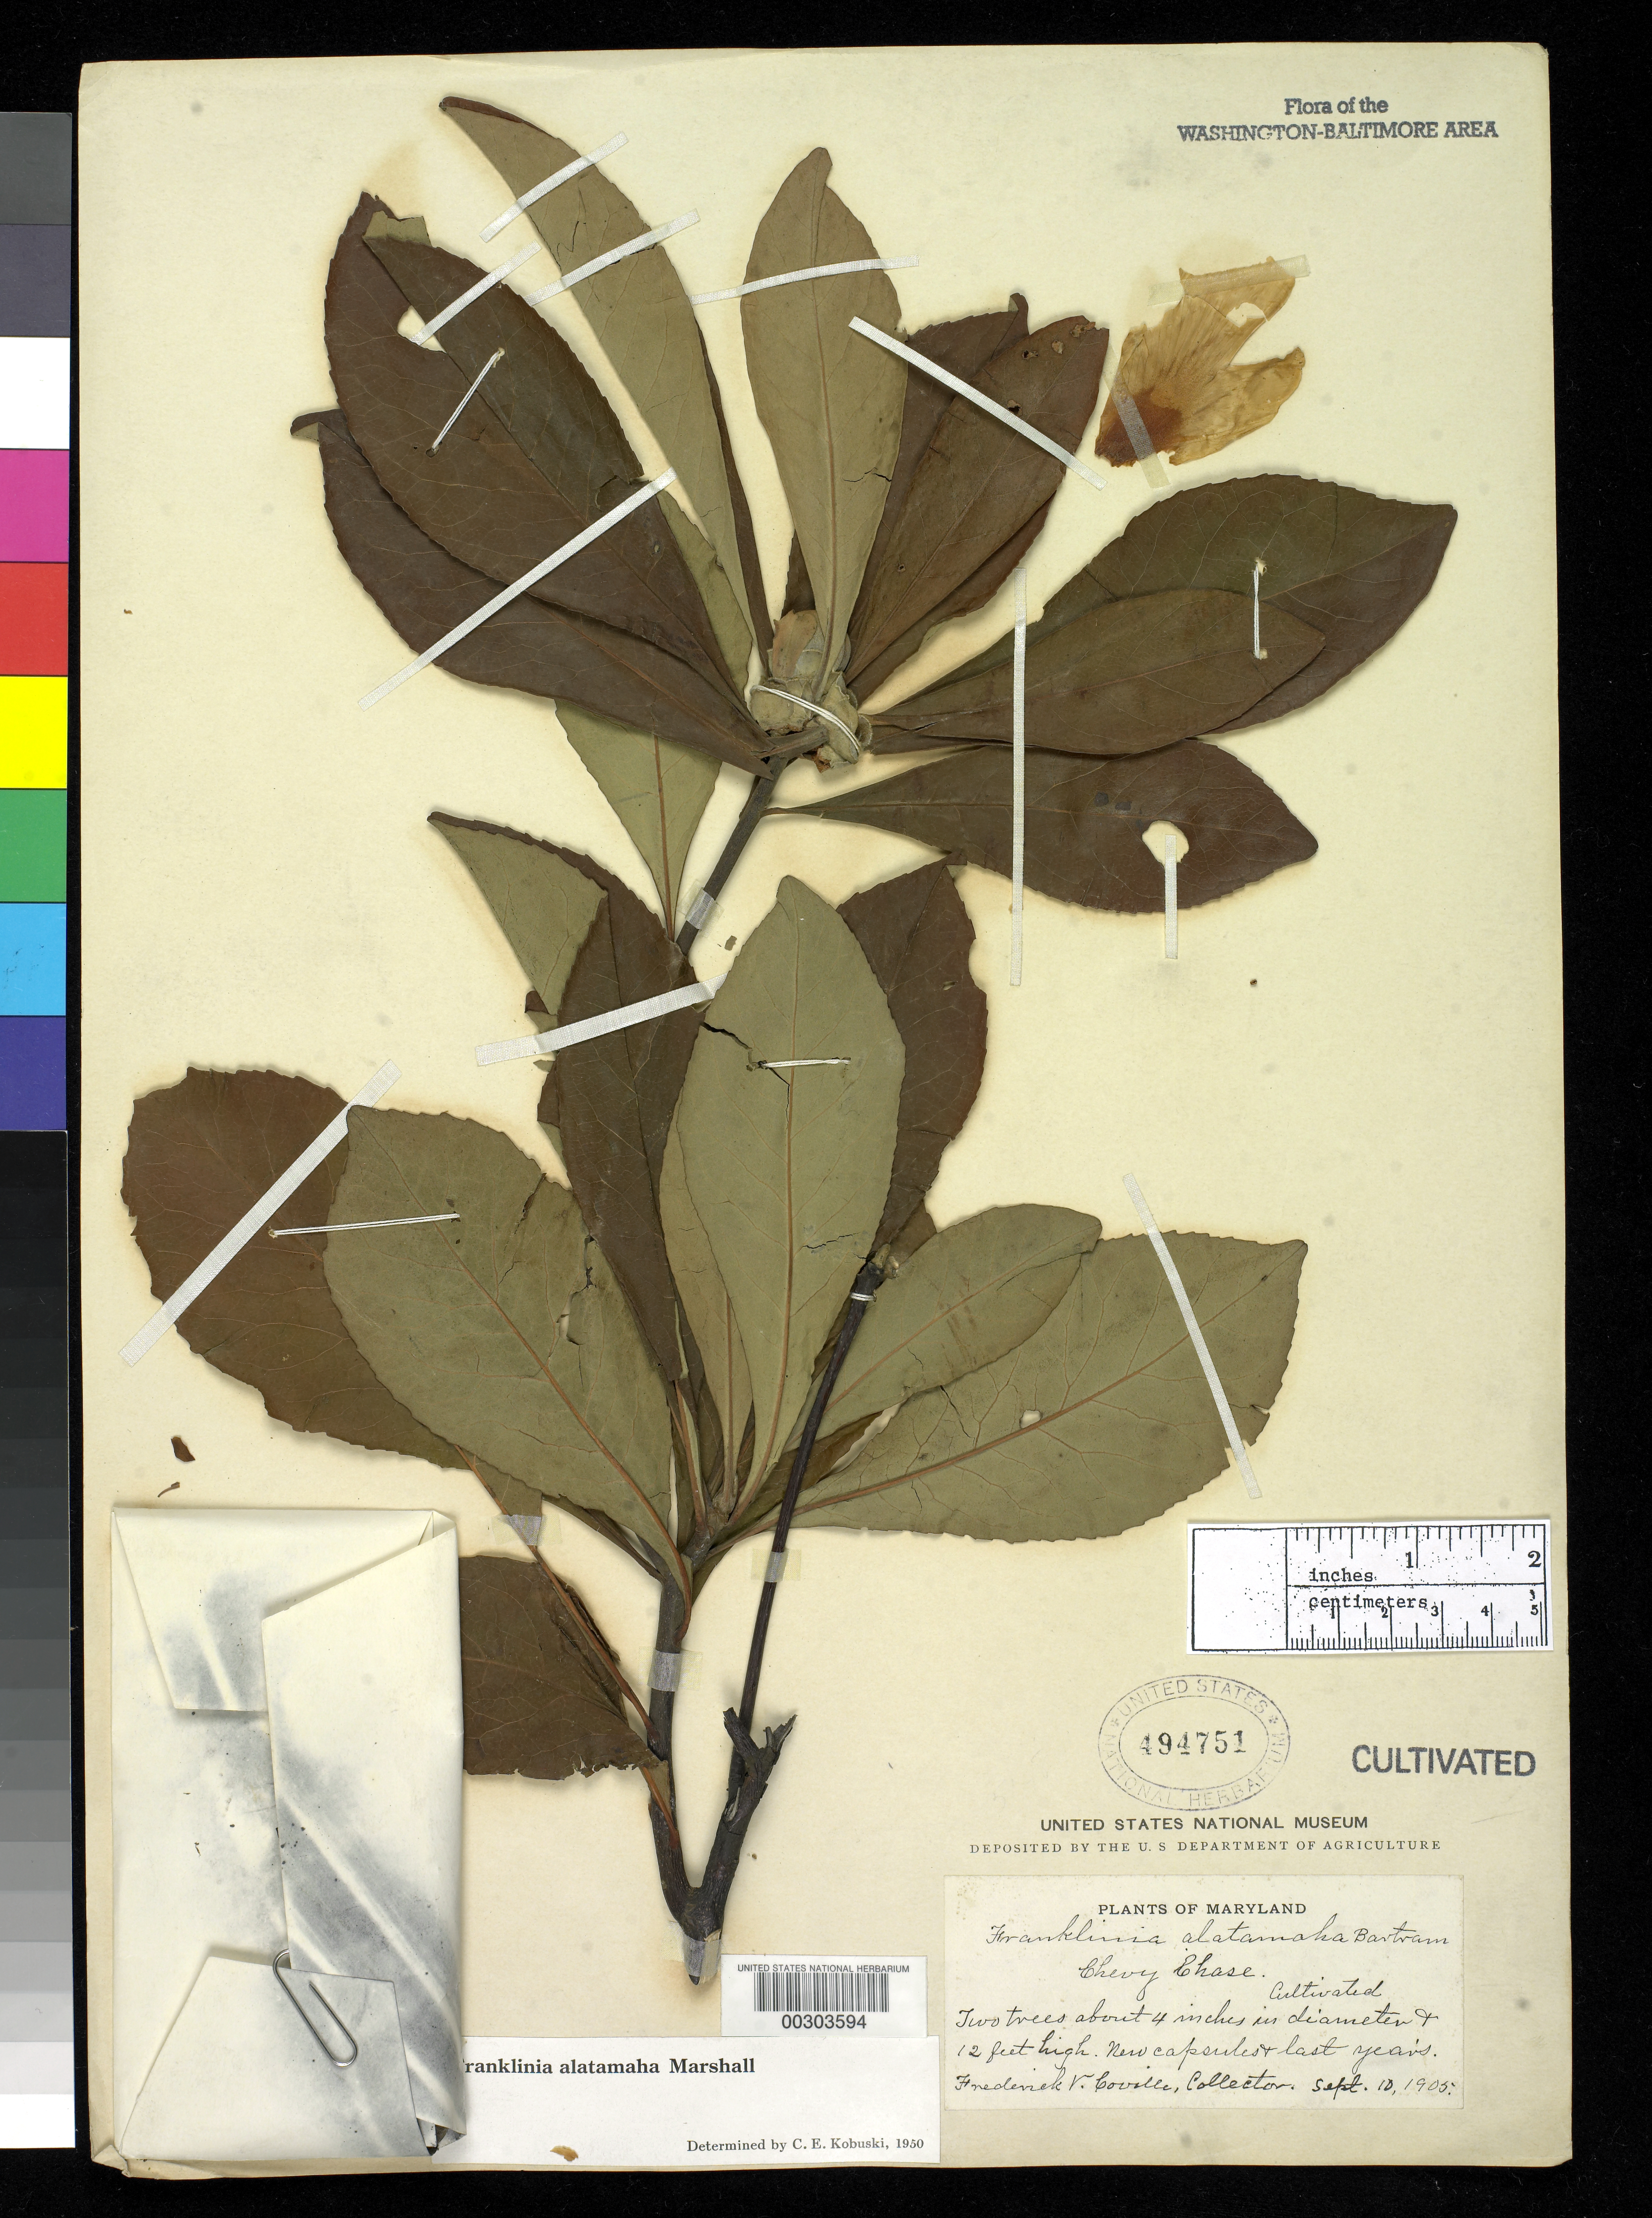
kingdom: Plantae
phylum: Tracheophyta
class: Magnoliopsida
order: Ericales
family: Theaceae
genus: Franklinia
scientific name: Franklinia alatamaha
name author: Marshall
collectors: F. V. Coville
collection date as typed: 10 Sep 1905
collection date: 1905-09-10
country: United States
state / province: Maryland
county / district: Montgomery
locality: Chevy Chase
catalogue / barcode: US 494751